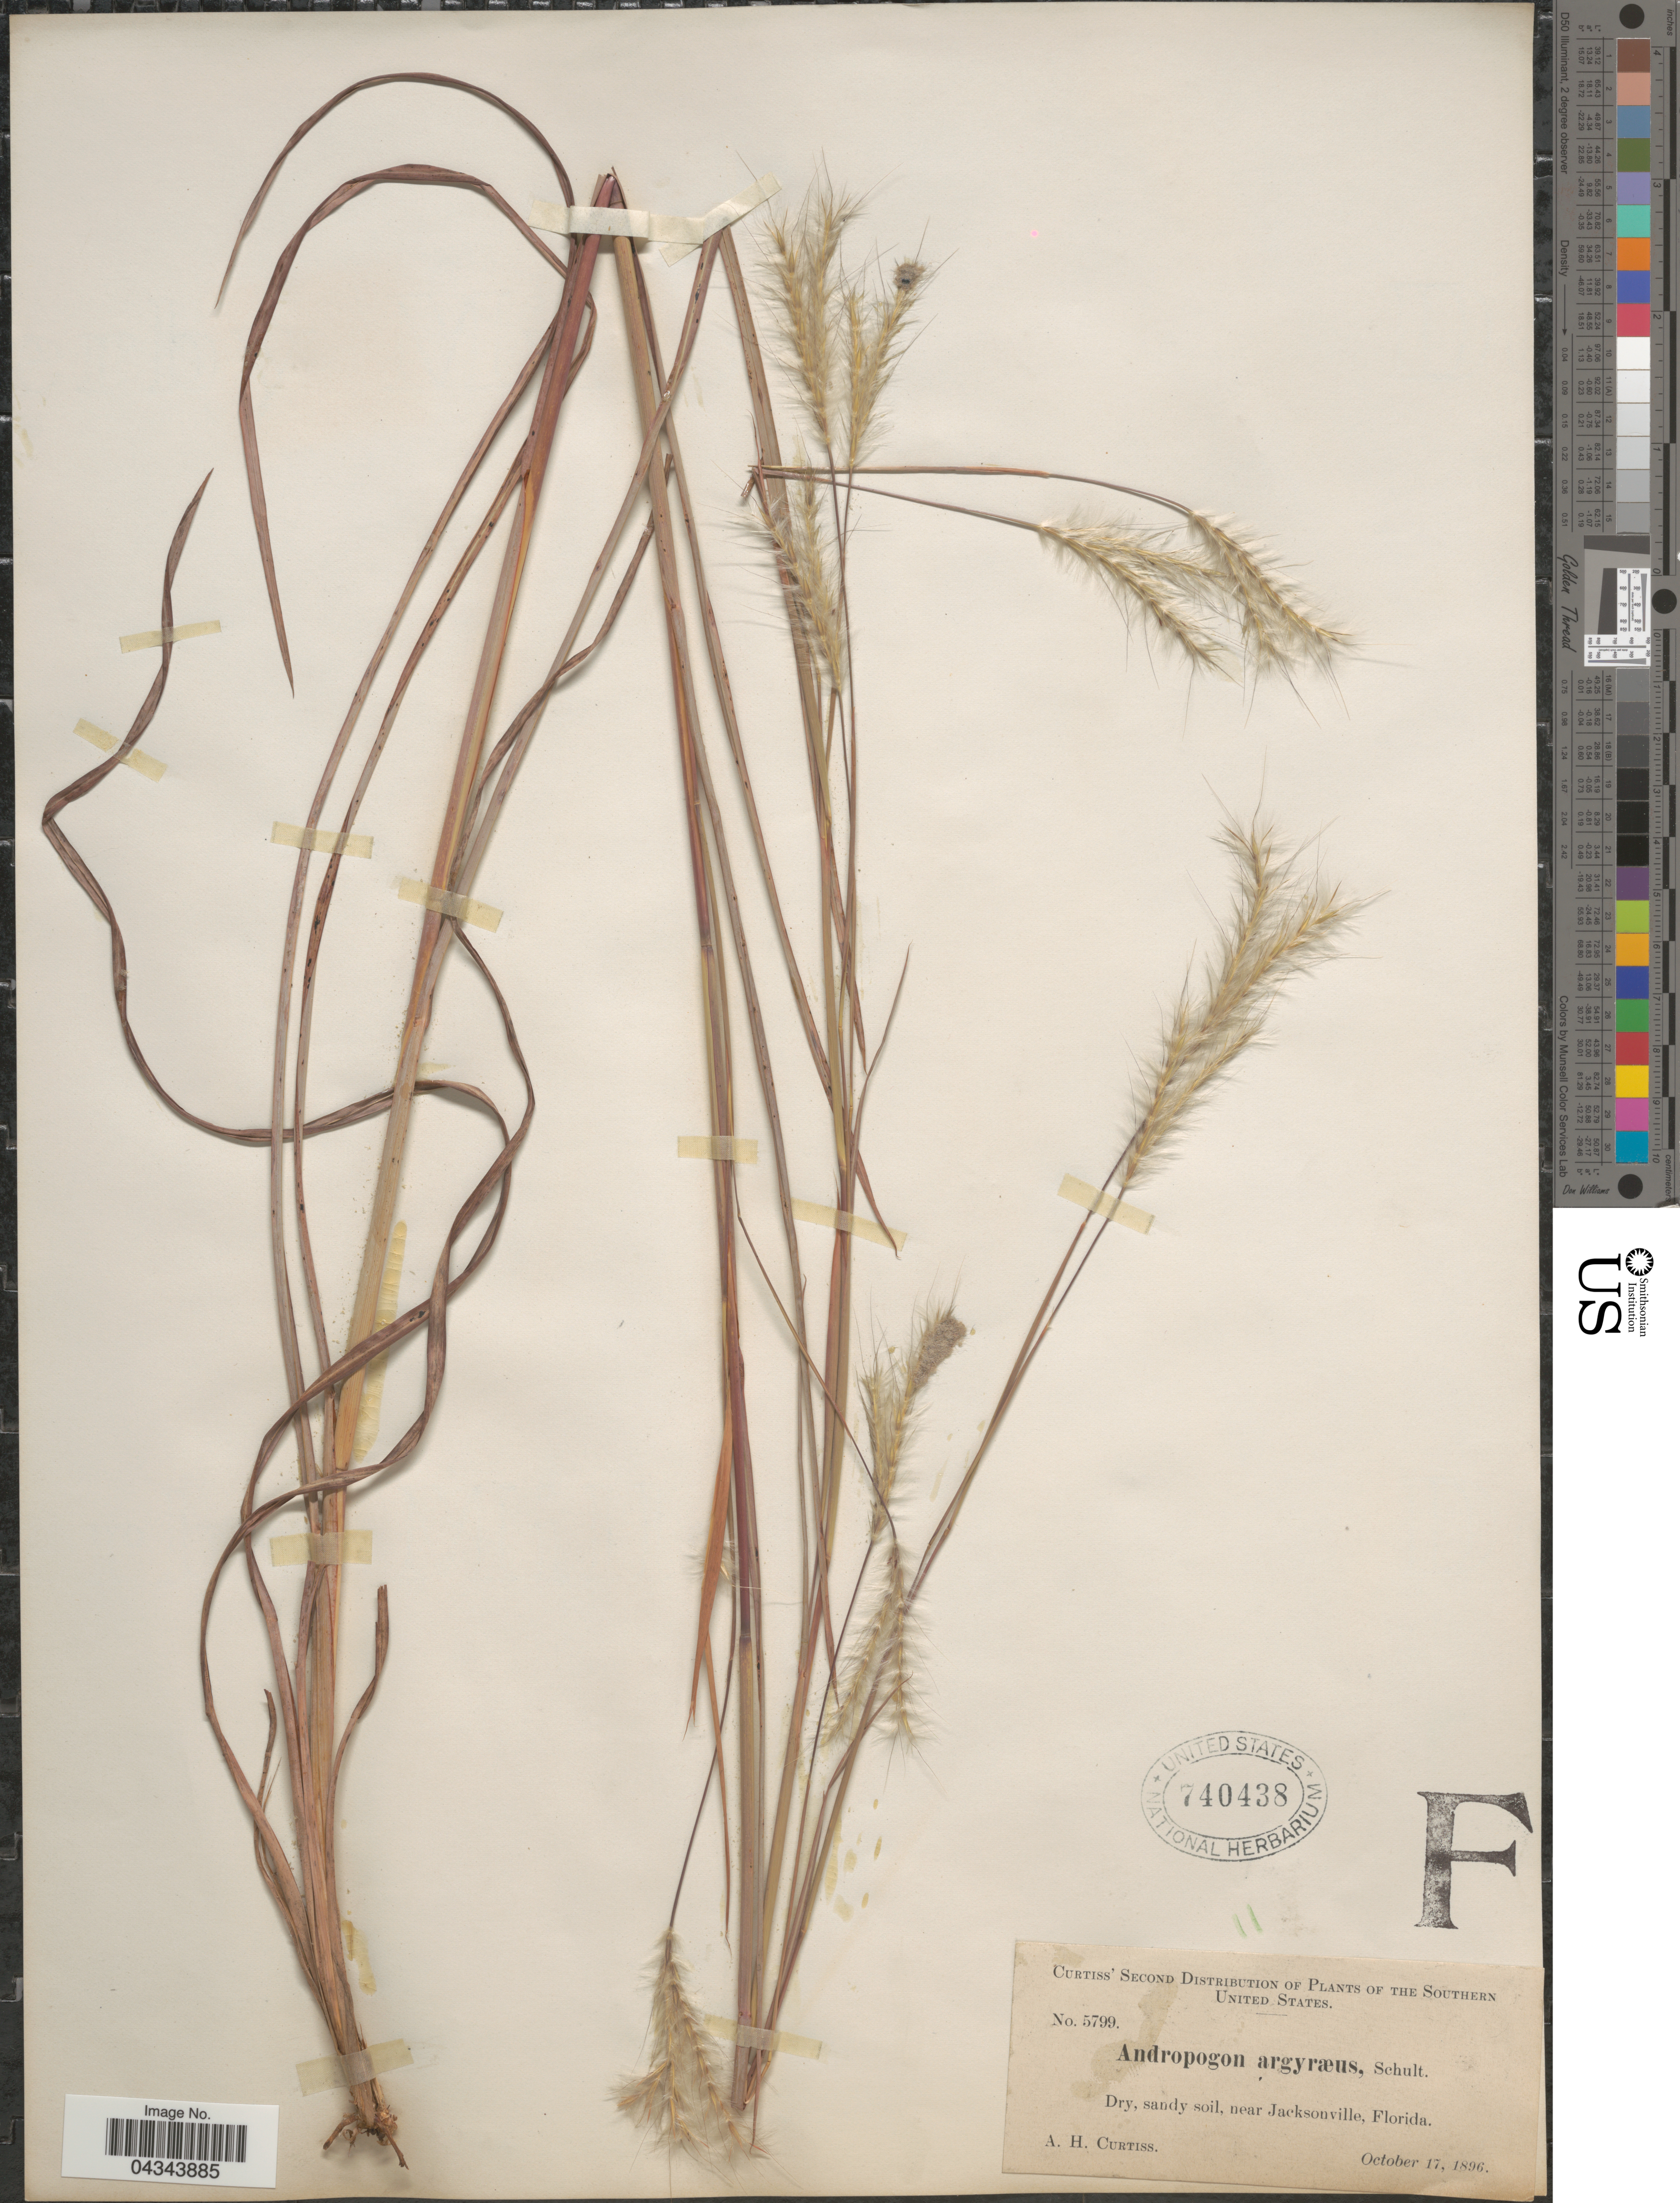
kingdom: Plantae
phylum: Tracheophyta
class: Liliopsida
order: Poales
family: Poaceae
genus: Andropogon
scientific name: Andropogon ternarius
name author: Michx.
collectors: A. H. Curtiss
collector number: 5799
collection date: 1896-10-17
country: United States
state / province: Florida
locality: Southern United States. Dry, sandy soil, near Jacksonville.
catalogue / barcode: US 740438